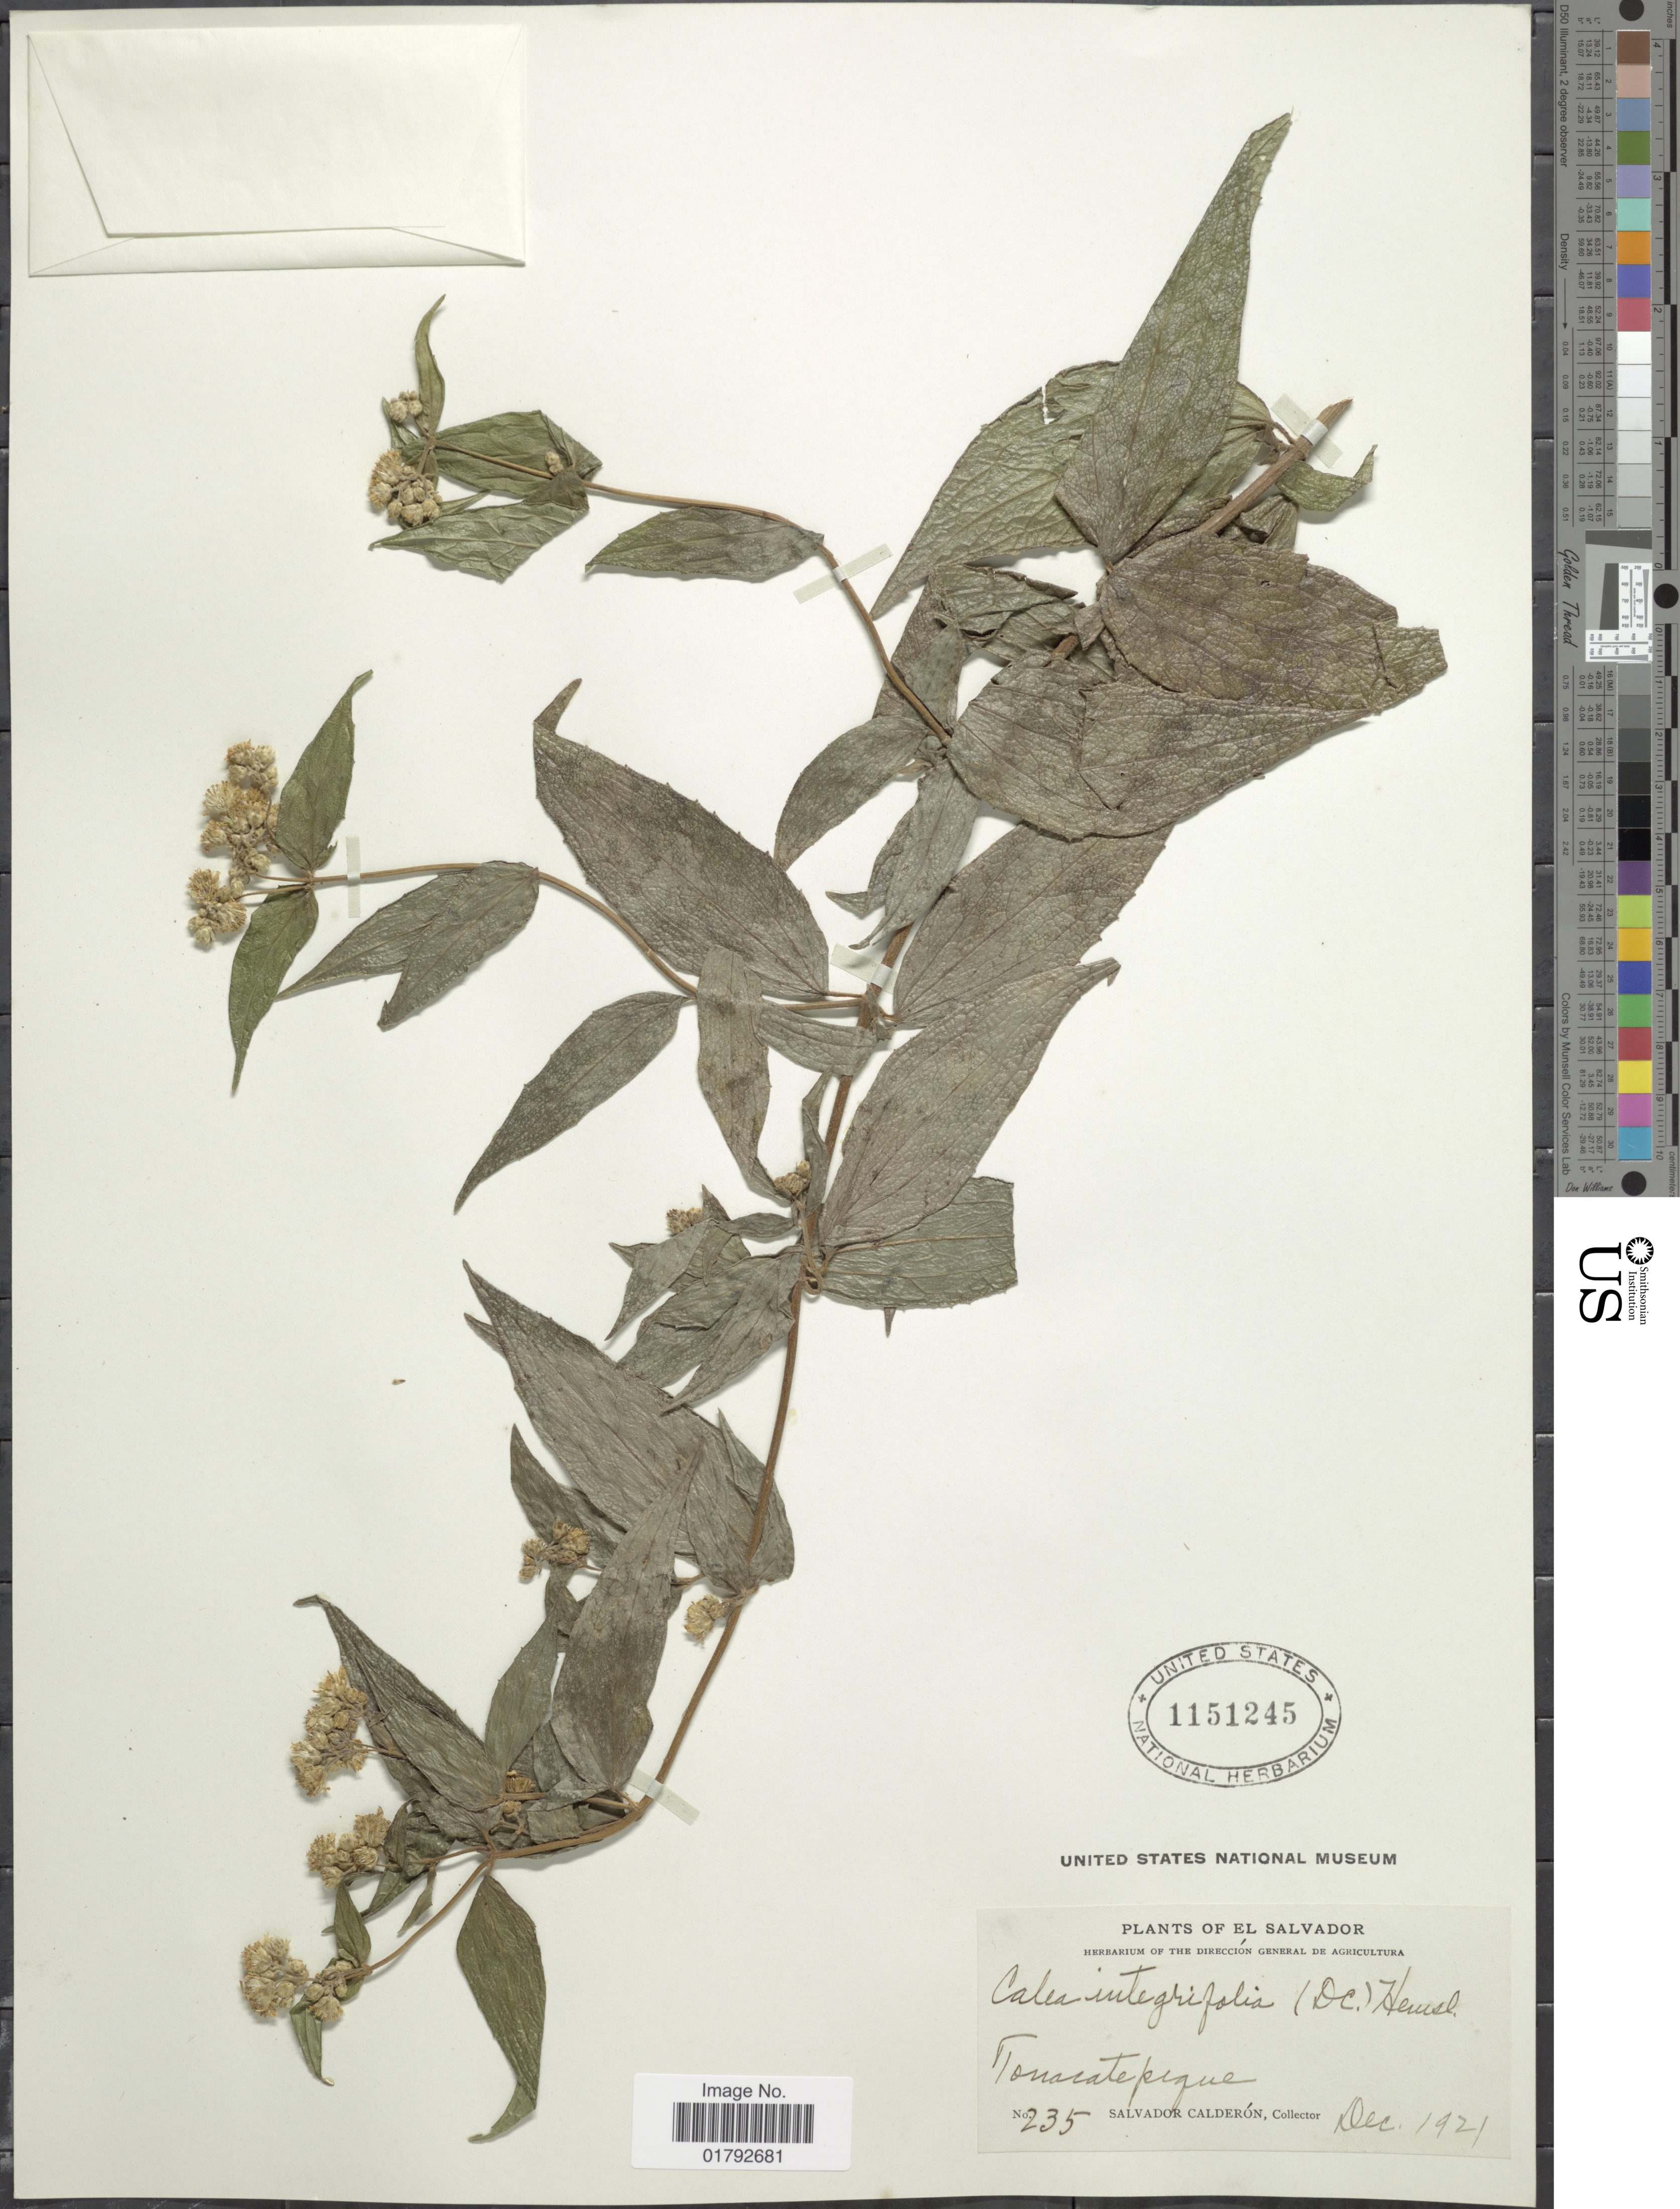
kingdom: Plantae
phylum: Tracheophyta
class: Magnoliopsida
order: Asterales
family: Asteraceae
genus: Alloispermum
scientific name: Alloispermum integrifolium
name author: (DC.) H. Rob.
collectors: S. Calderón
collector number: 235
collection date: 1921-12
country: El Salvador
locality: Tonacatepeque.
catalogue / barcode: US 1151245